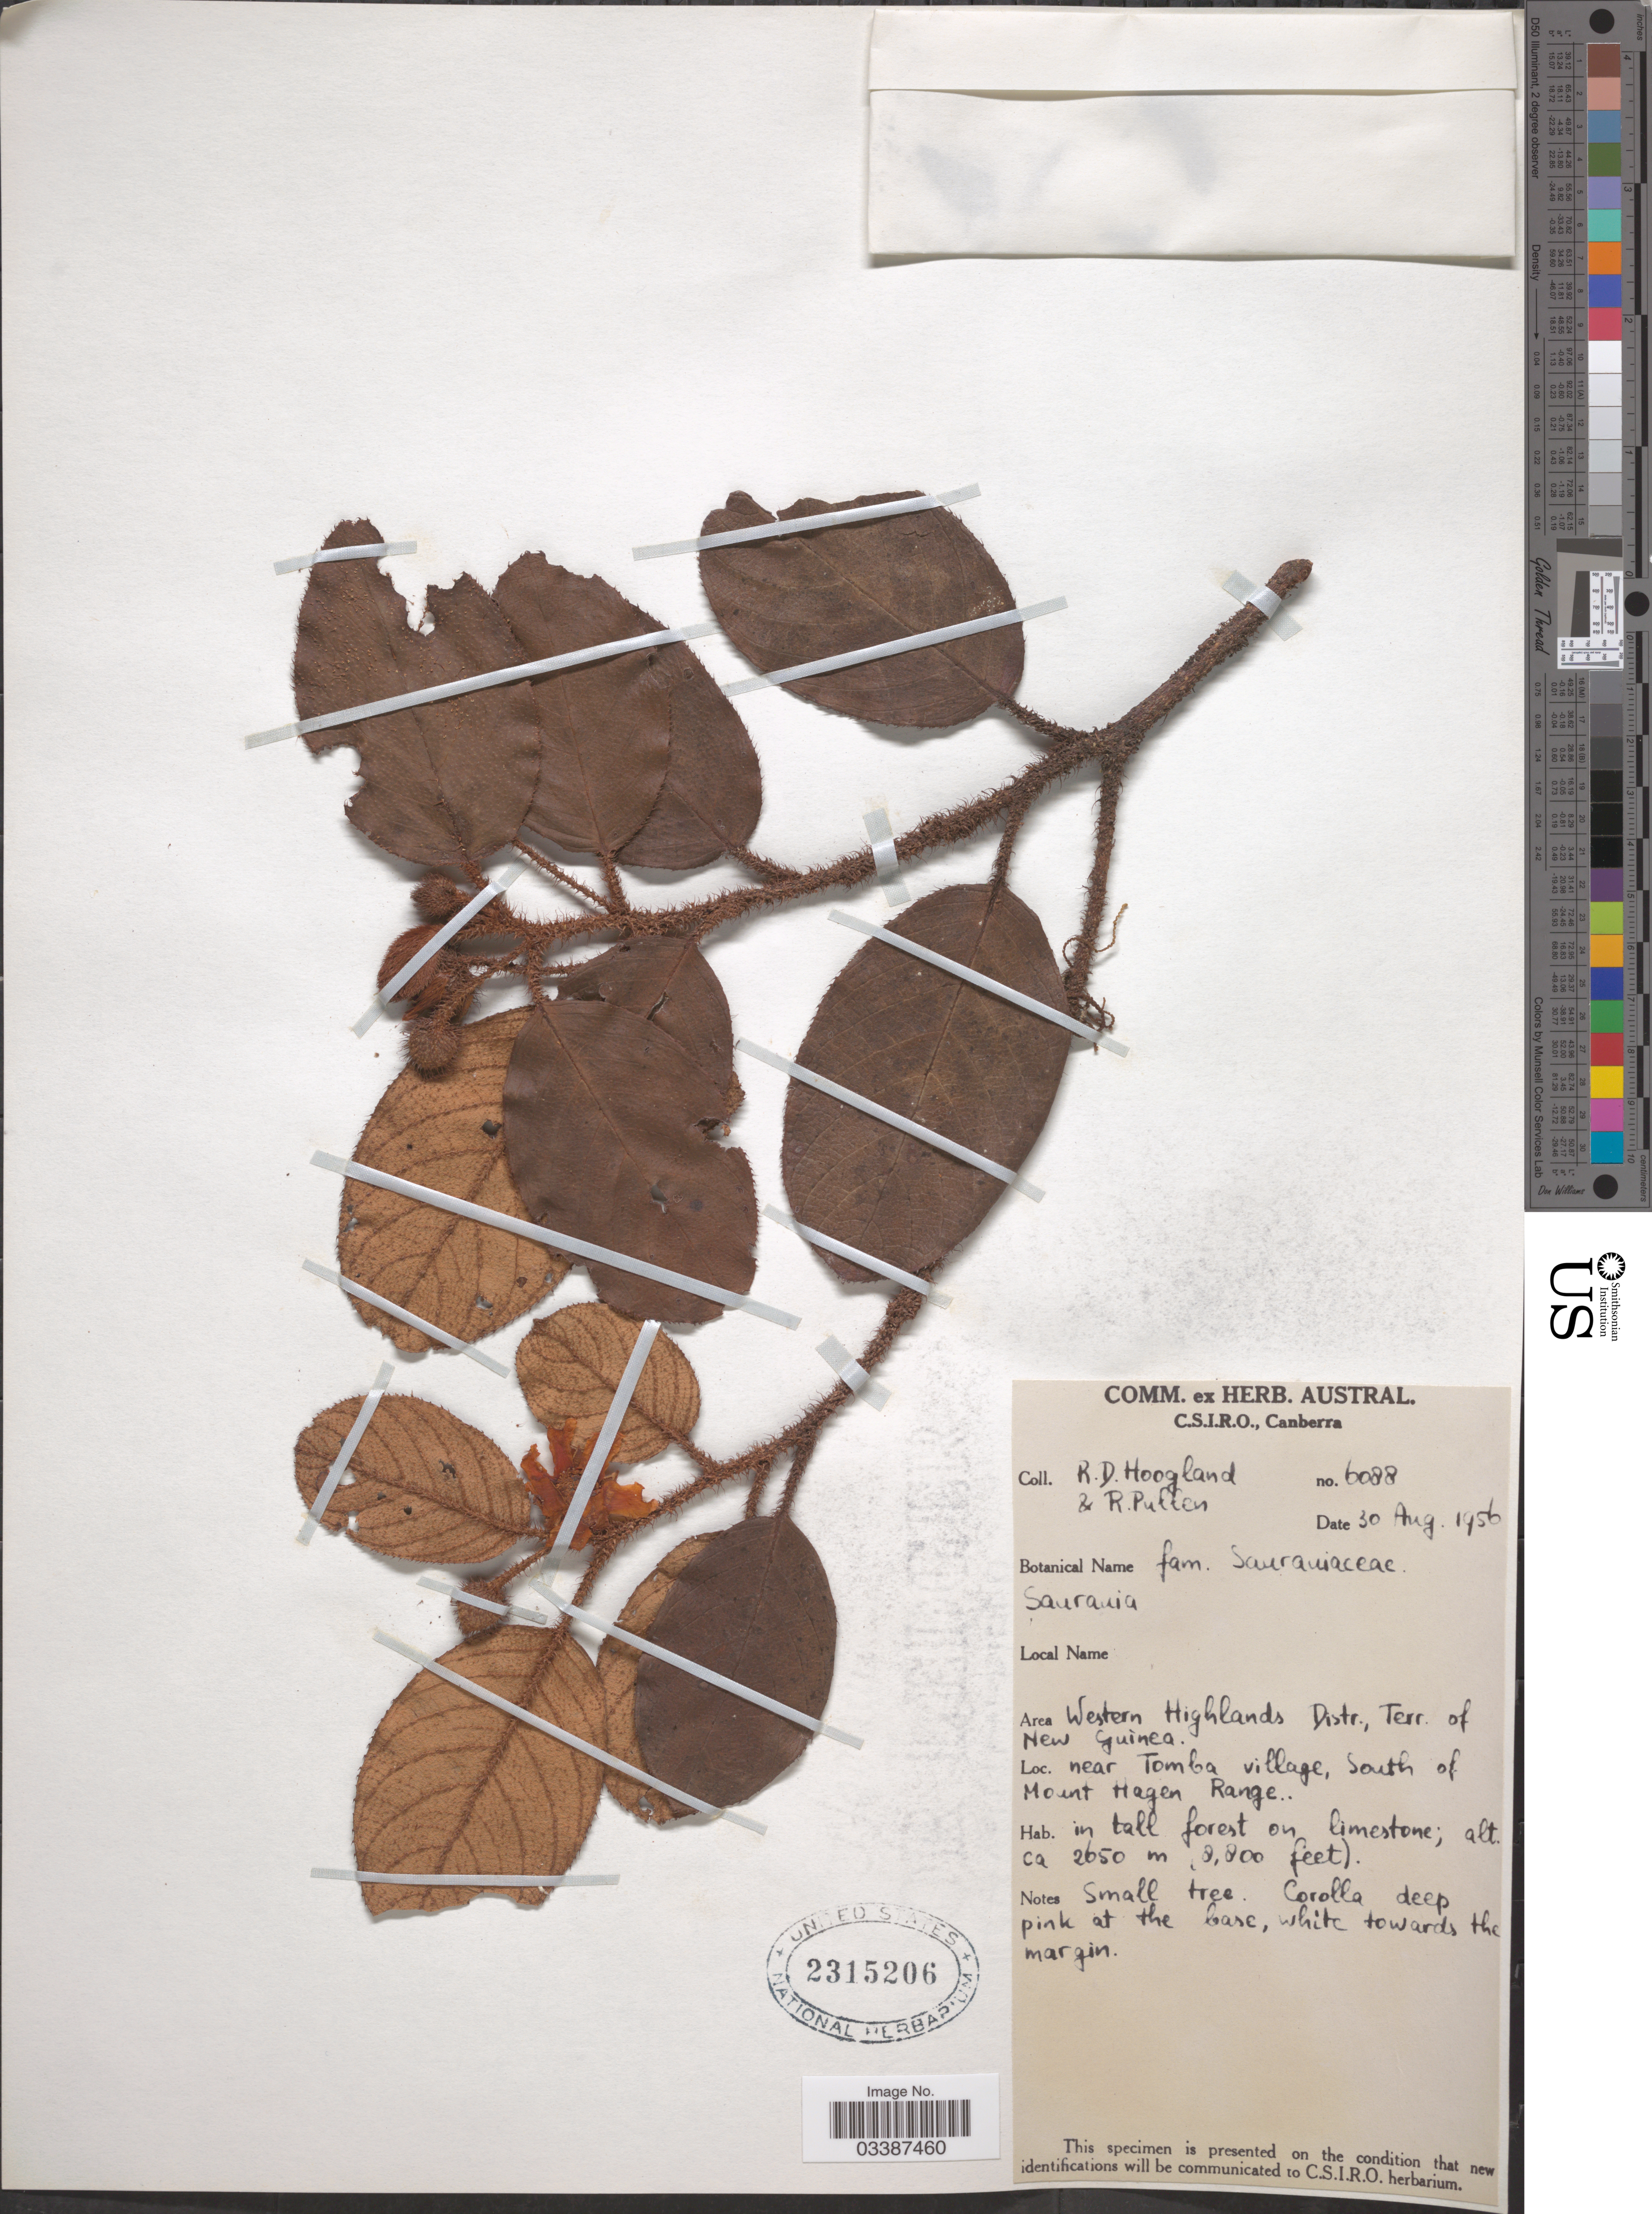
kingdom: Plantae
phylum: Tracheophyta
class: Magnoliopsida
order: Ericales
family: Actinidiaceae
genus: Saurauia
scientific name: Saurauia sp.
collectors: R. D. Hoogland & R. Pullen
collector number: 6088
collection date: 1956-08-30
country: Papua New Guinea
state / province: Western Highlands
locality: Area Western Highlands Distr., Terr. of New Guinea. Near Tomba village, South of Mount Hagen Range.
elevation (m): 2682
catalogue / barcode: US 2315206